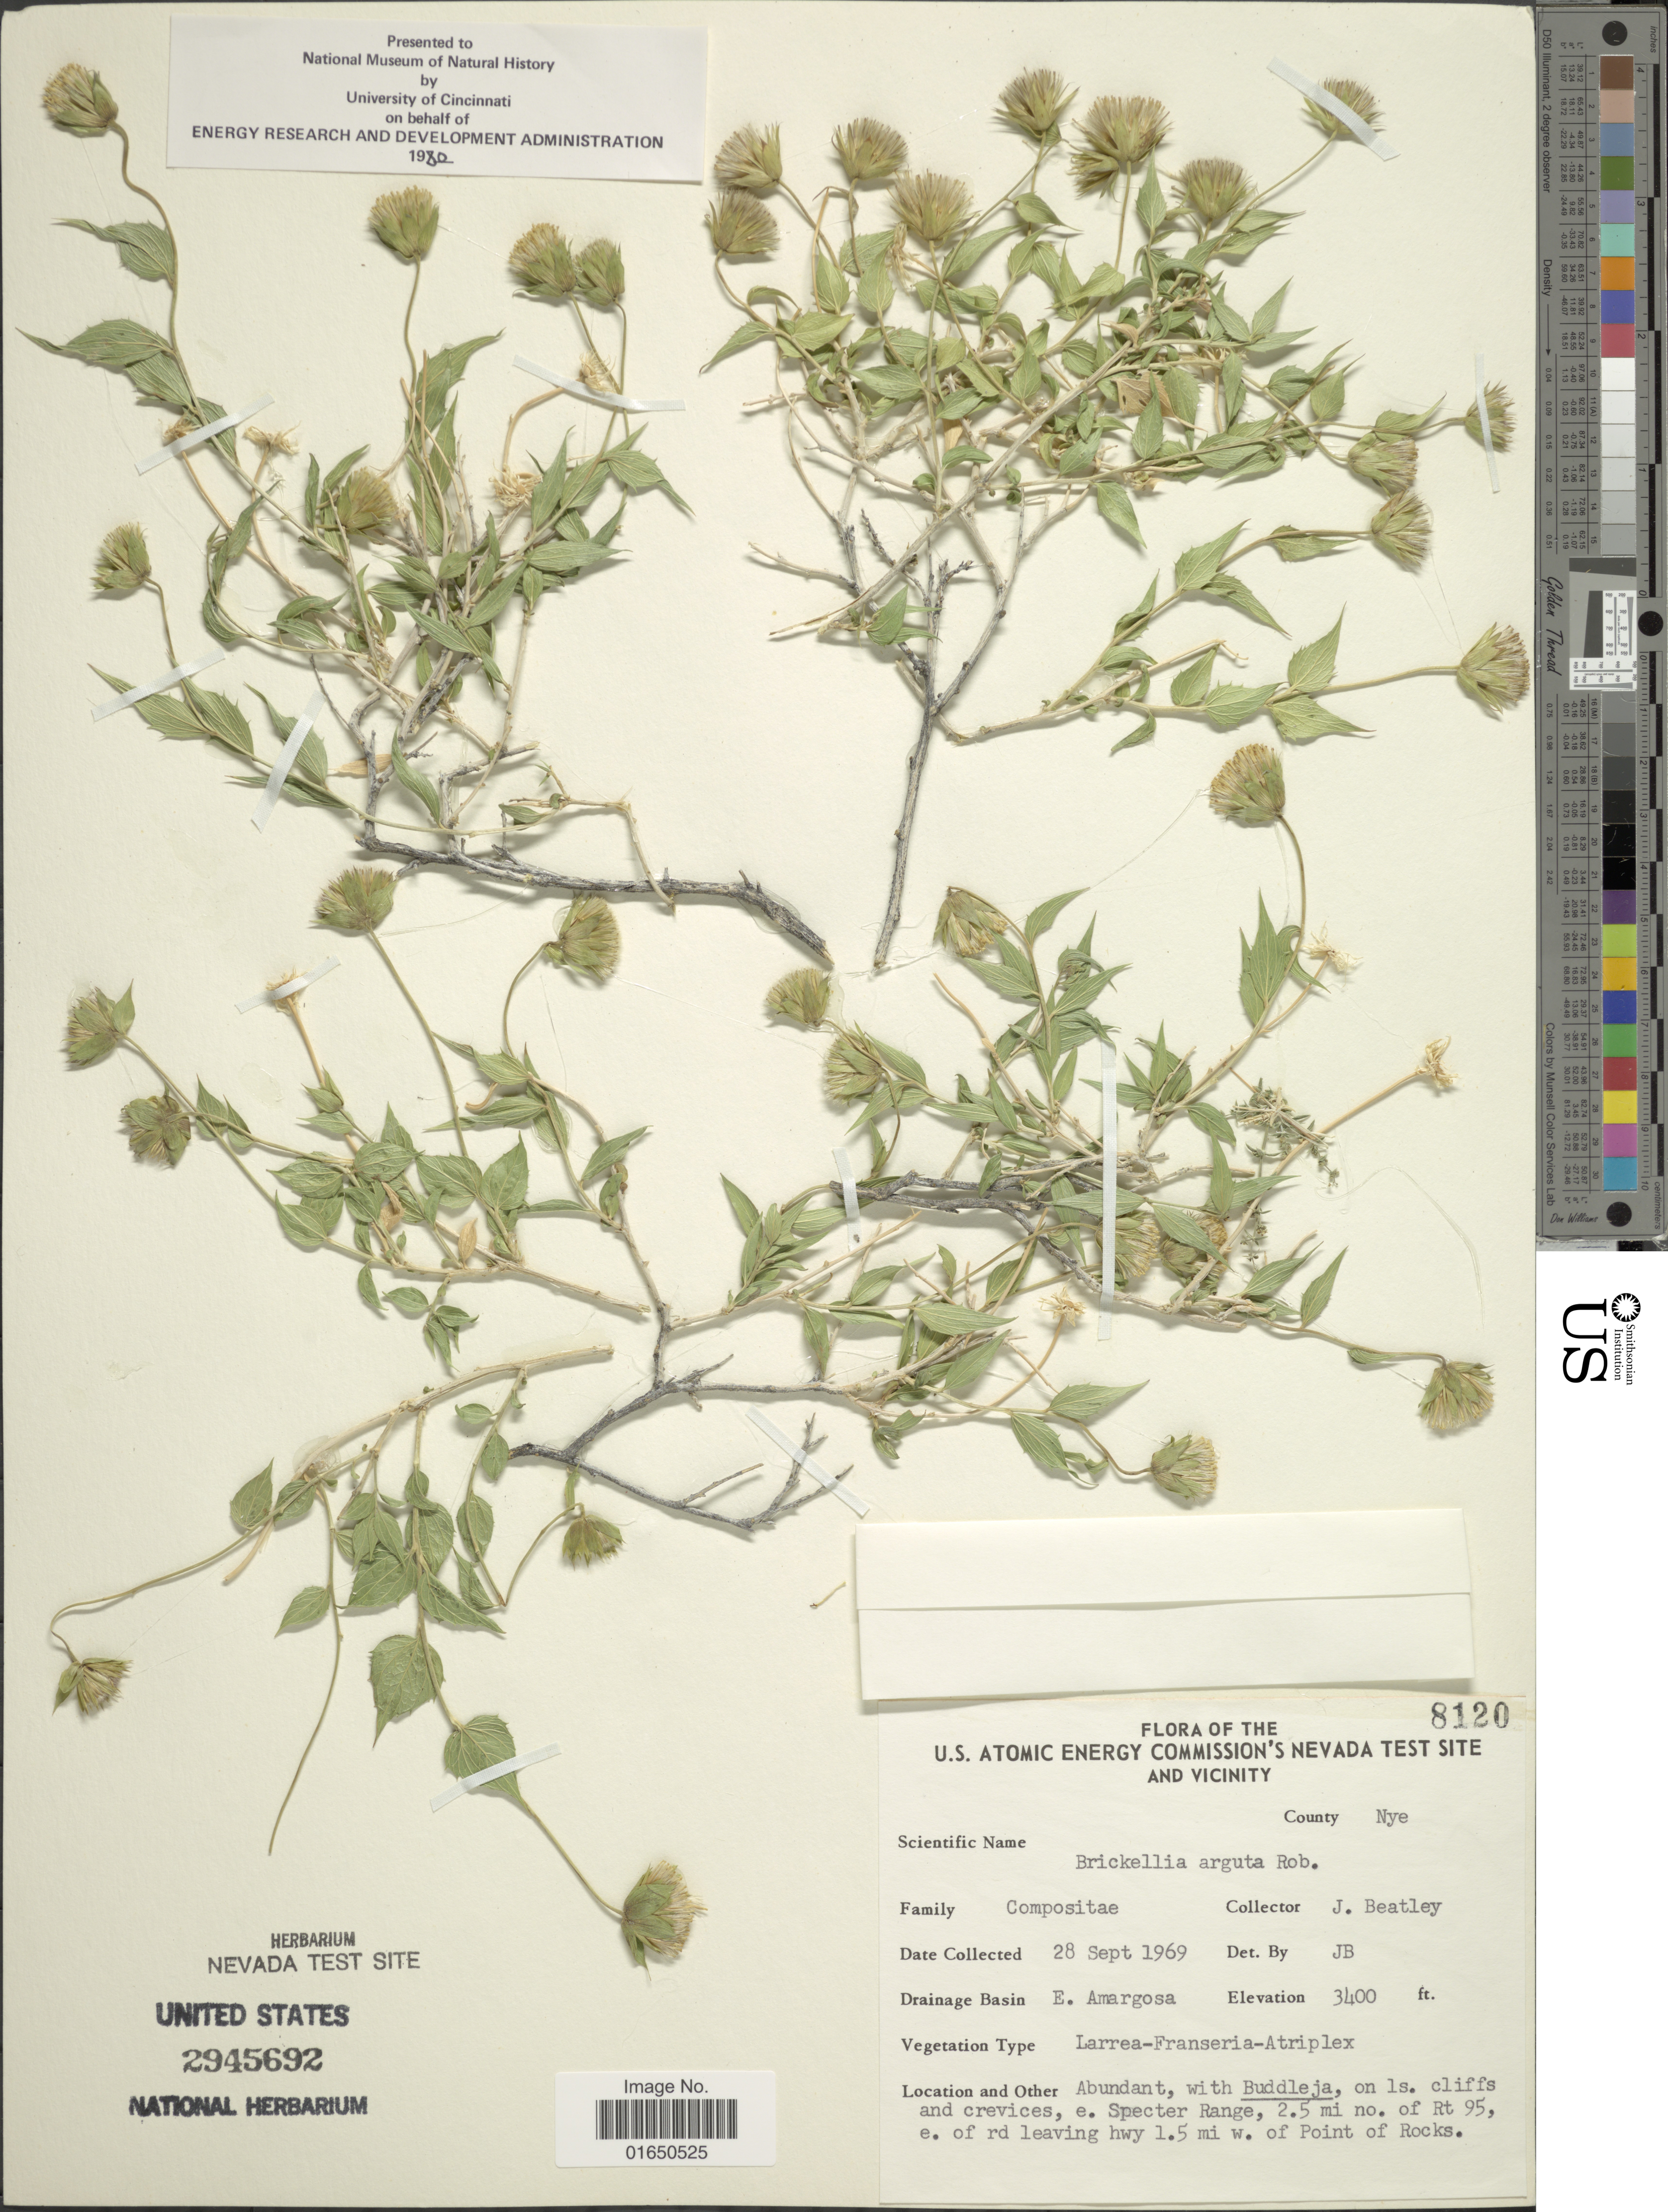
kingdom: Plantae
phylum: Tracheophyta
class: Magnoliopsida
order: Asterales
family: Asteraceae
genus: Brickellia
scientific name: Brickellia arguta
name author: B.L. Rob.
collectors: J. C. Beatley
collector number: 8120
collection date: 1969-09-28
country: United States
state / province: Nevada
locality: U. S. Atomic Energy Commission's Nevada's test site and vicinity. County Nye. Drainage Basin E. Amargosa. on 1s. cliffs and crevices, e. Specter Range, 2.5 mi no. of Rt 95, e. of rd leaving hwy 1.5 mi w. of Point of Rocks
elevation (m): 1036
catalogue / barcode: US 2945692